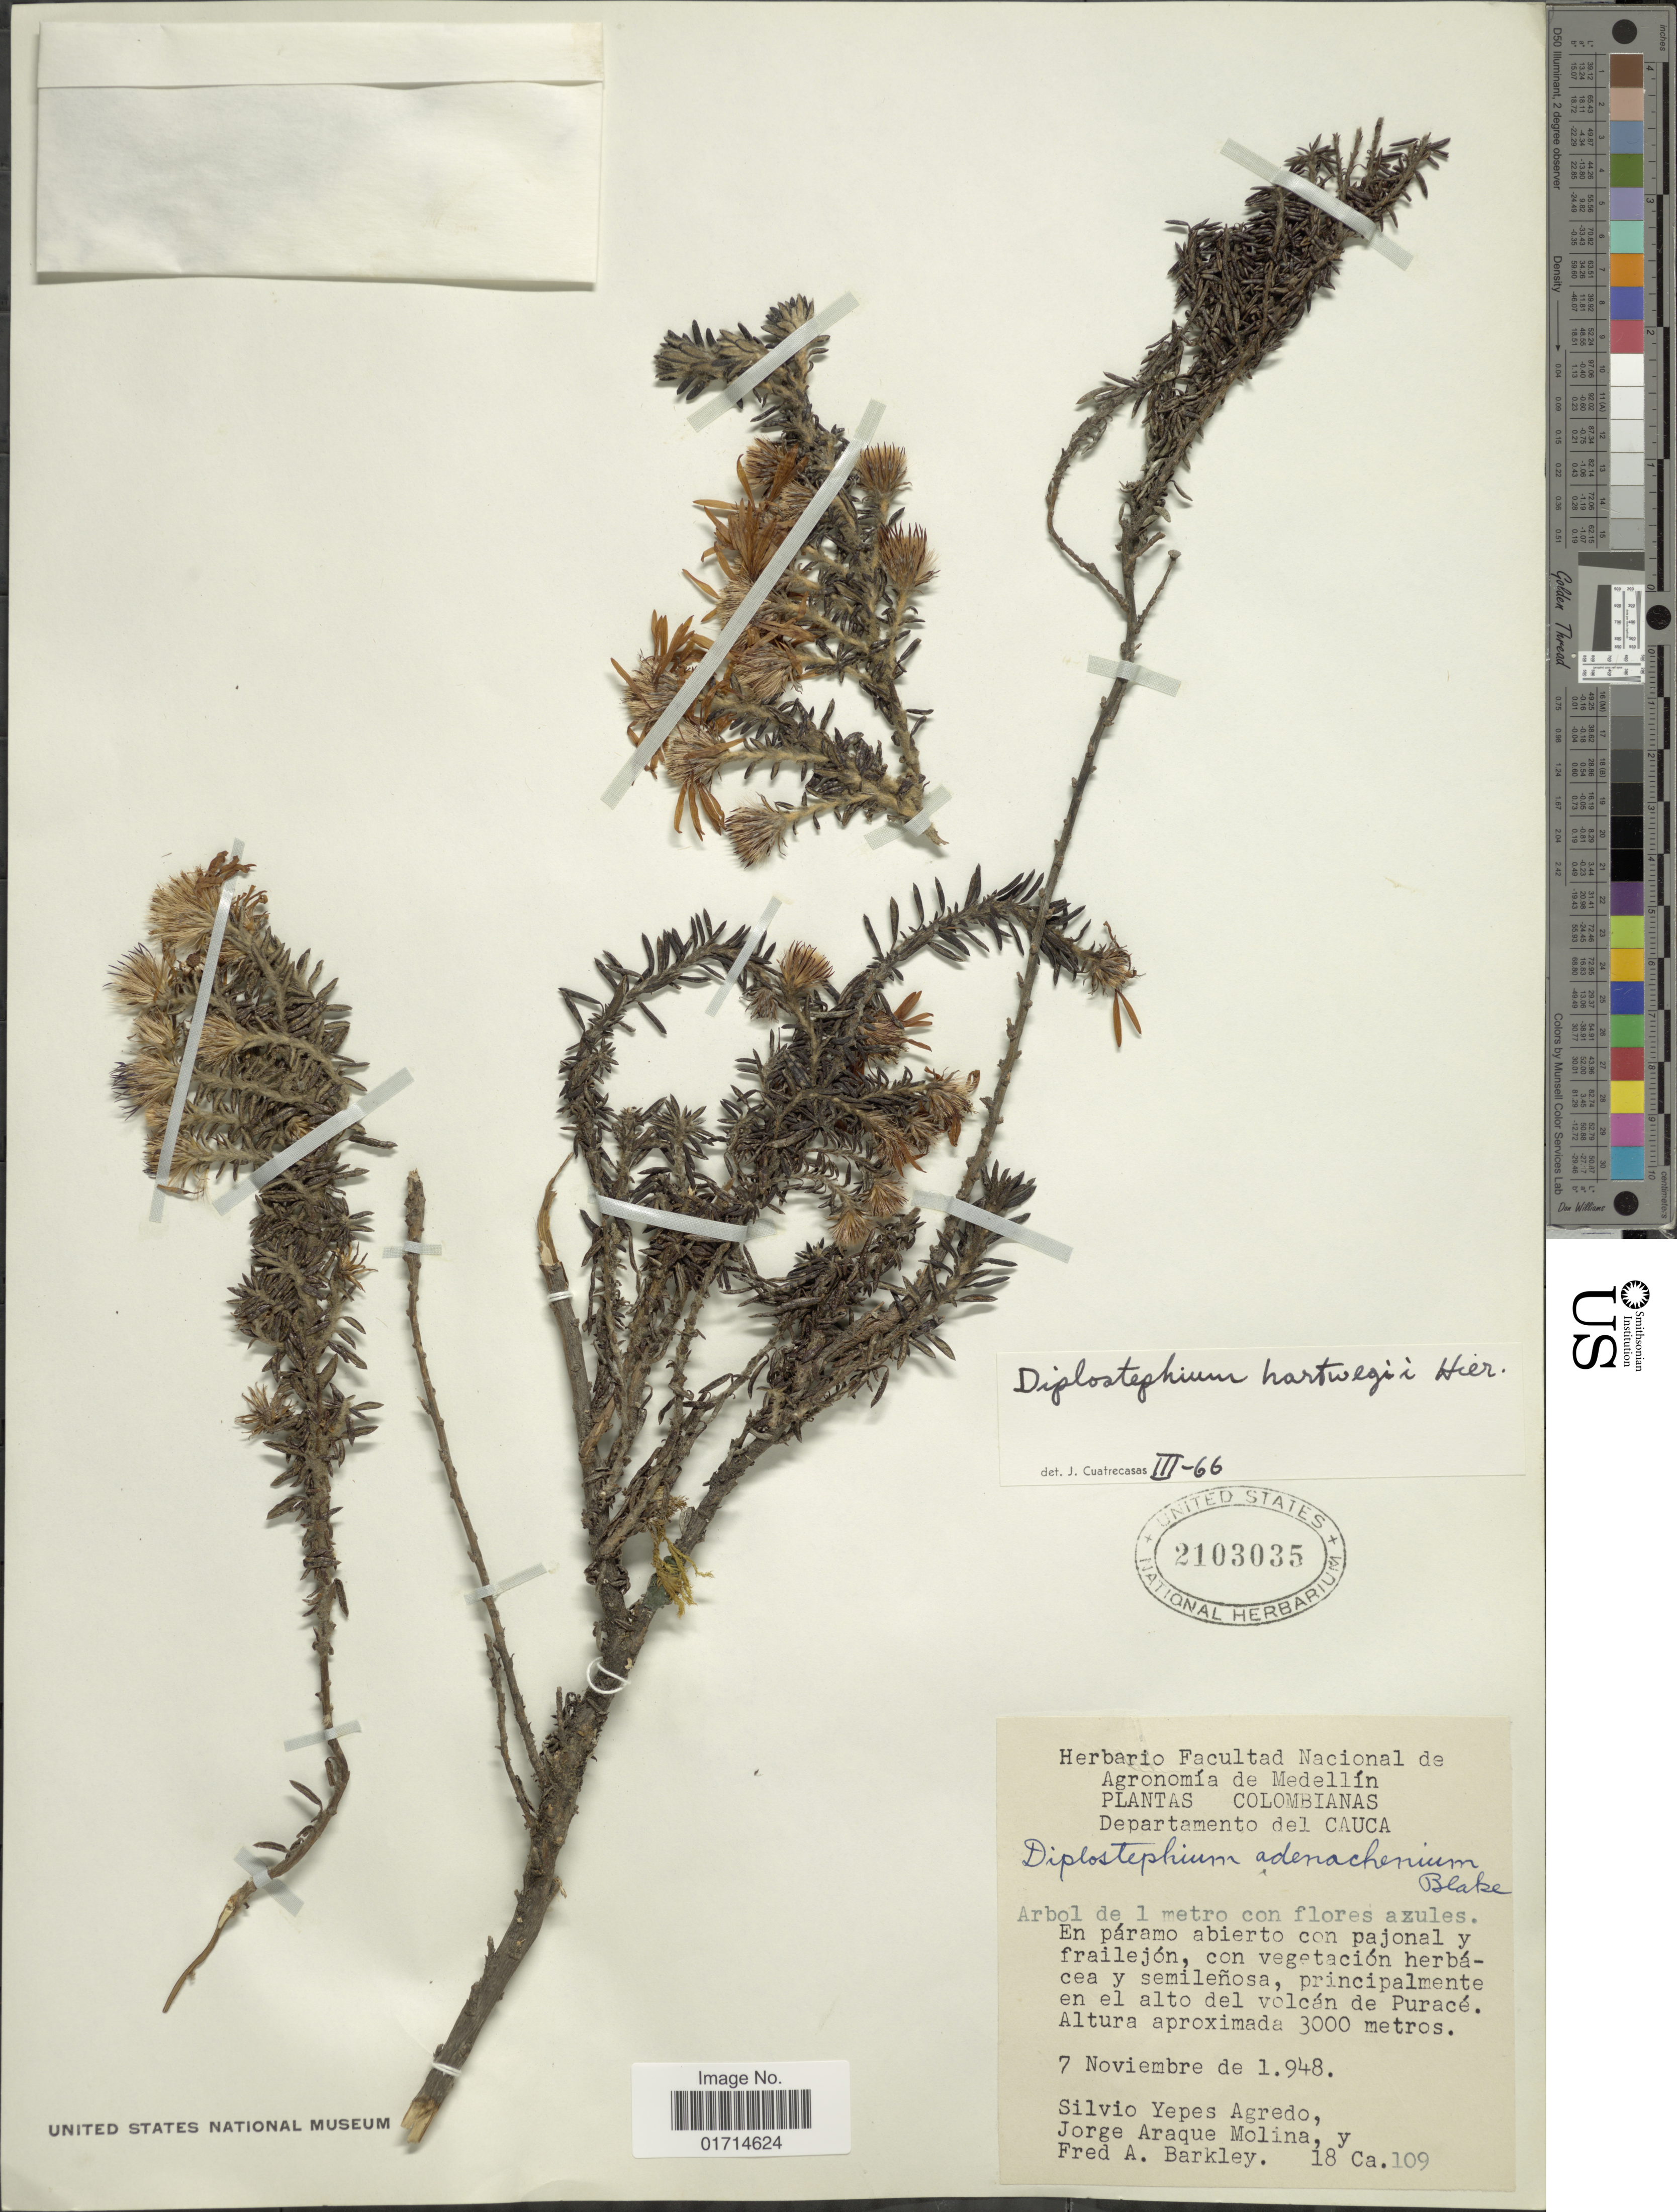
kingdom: Plantae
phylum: Tracheophyta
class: Magnoliopsida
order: Asterales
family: Asteraceae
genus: Diplostephium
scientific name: Diplostephium hartwegii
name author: Hieron.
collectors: S. Yepes-Agredo, J. Araque Molina & F. A. Barkley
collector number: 18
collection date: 1948-11-07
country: Colombia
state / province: Cauca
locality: En Paramo abierto con Pajonak y frailejon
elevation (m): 3000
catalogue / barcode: US 2103035